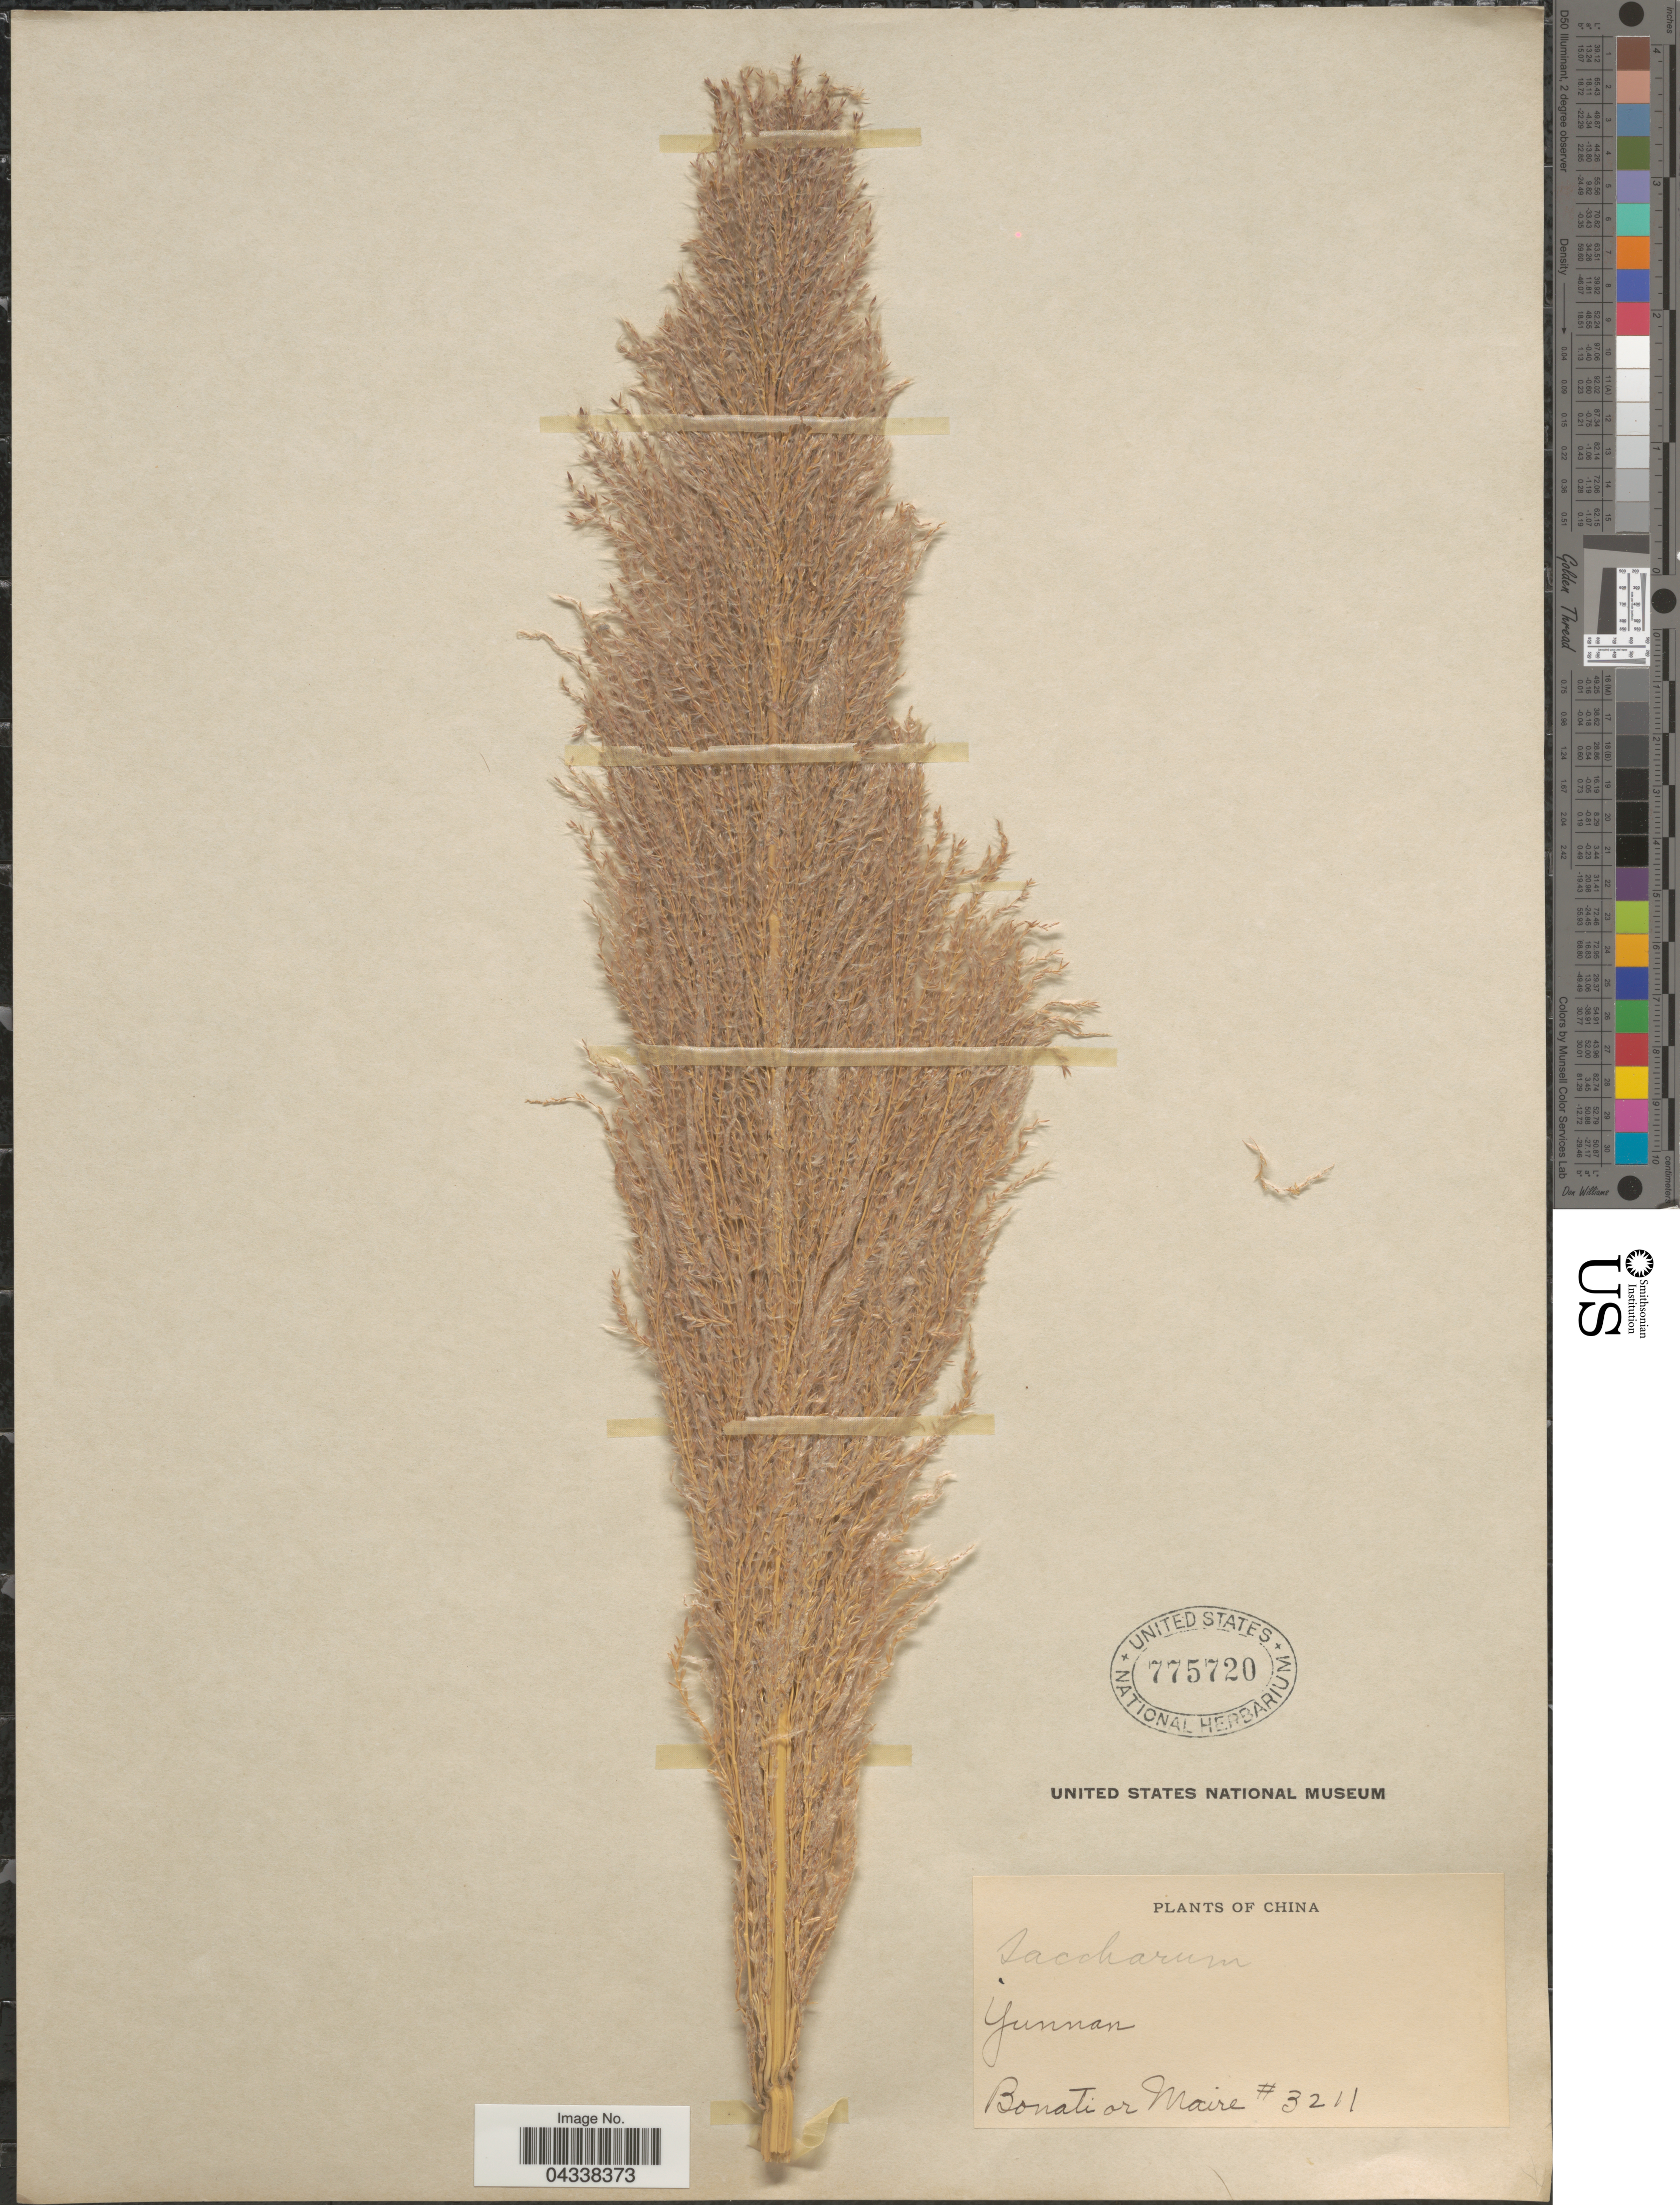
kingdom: Plantae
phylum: Tracheophyta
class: Liliopsida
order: Poales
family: Poaceae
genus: Saccharum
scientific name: Saccharum officinarum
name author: L.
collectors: -. Bonati & Maire, --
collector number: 3211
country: China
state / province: Yunnan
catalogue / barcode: US 775720